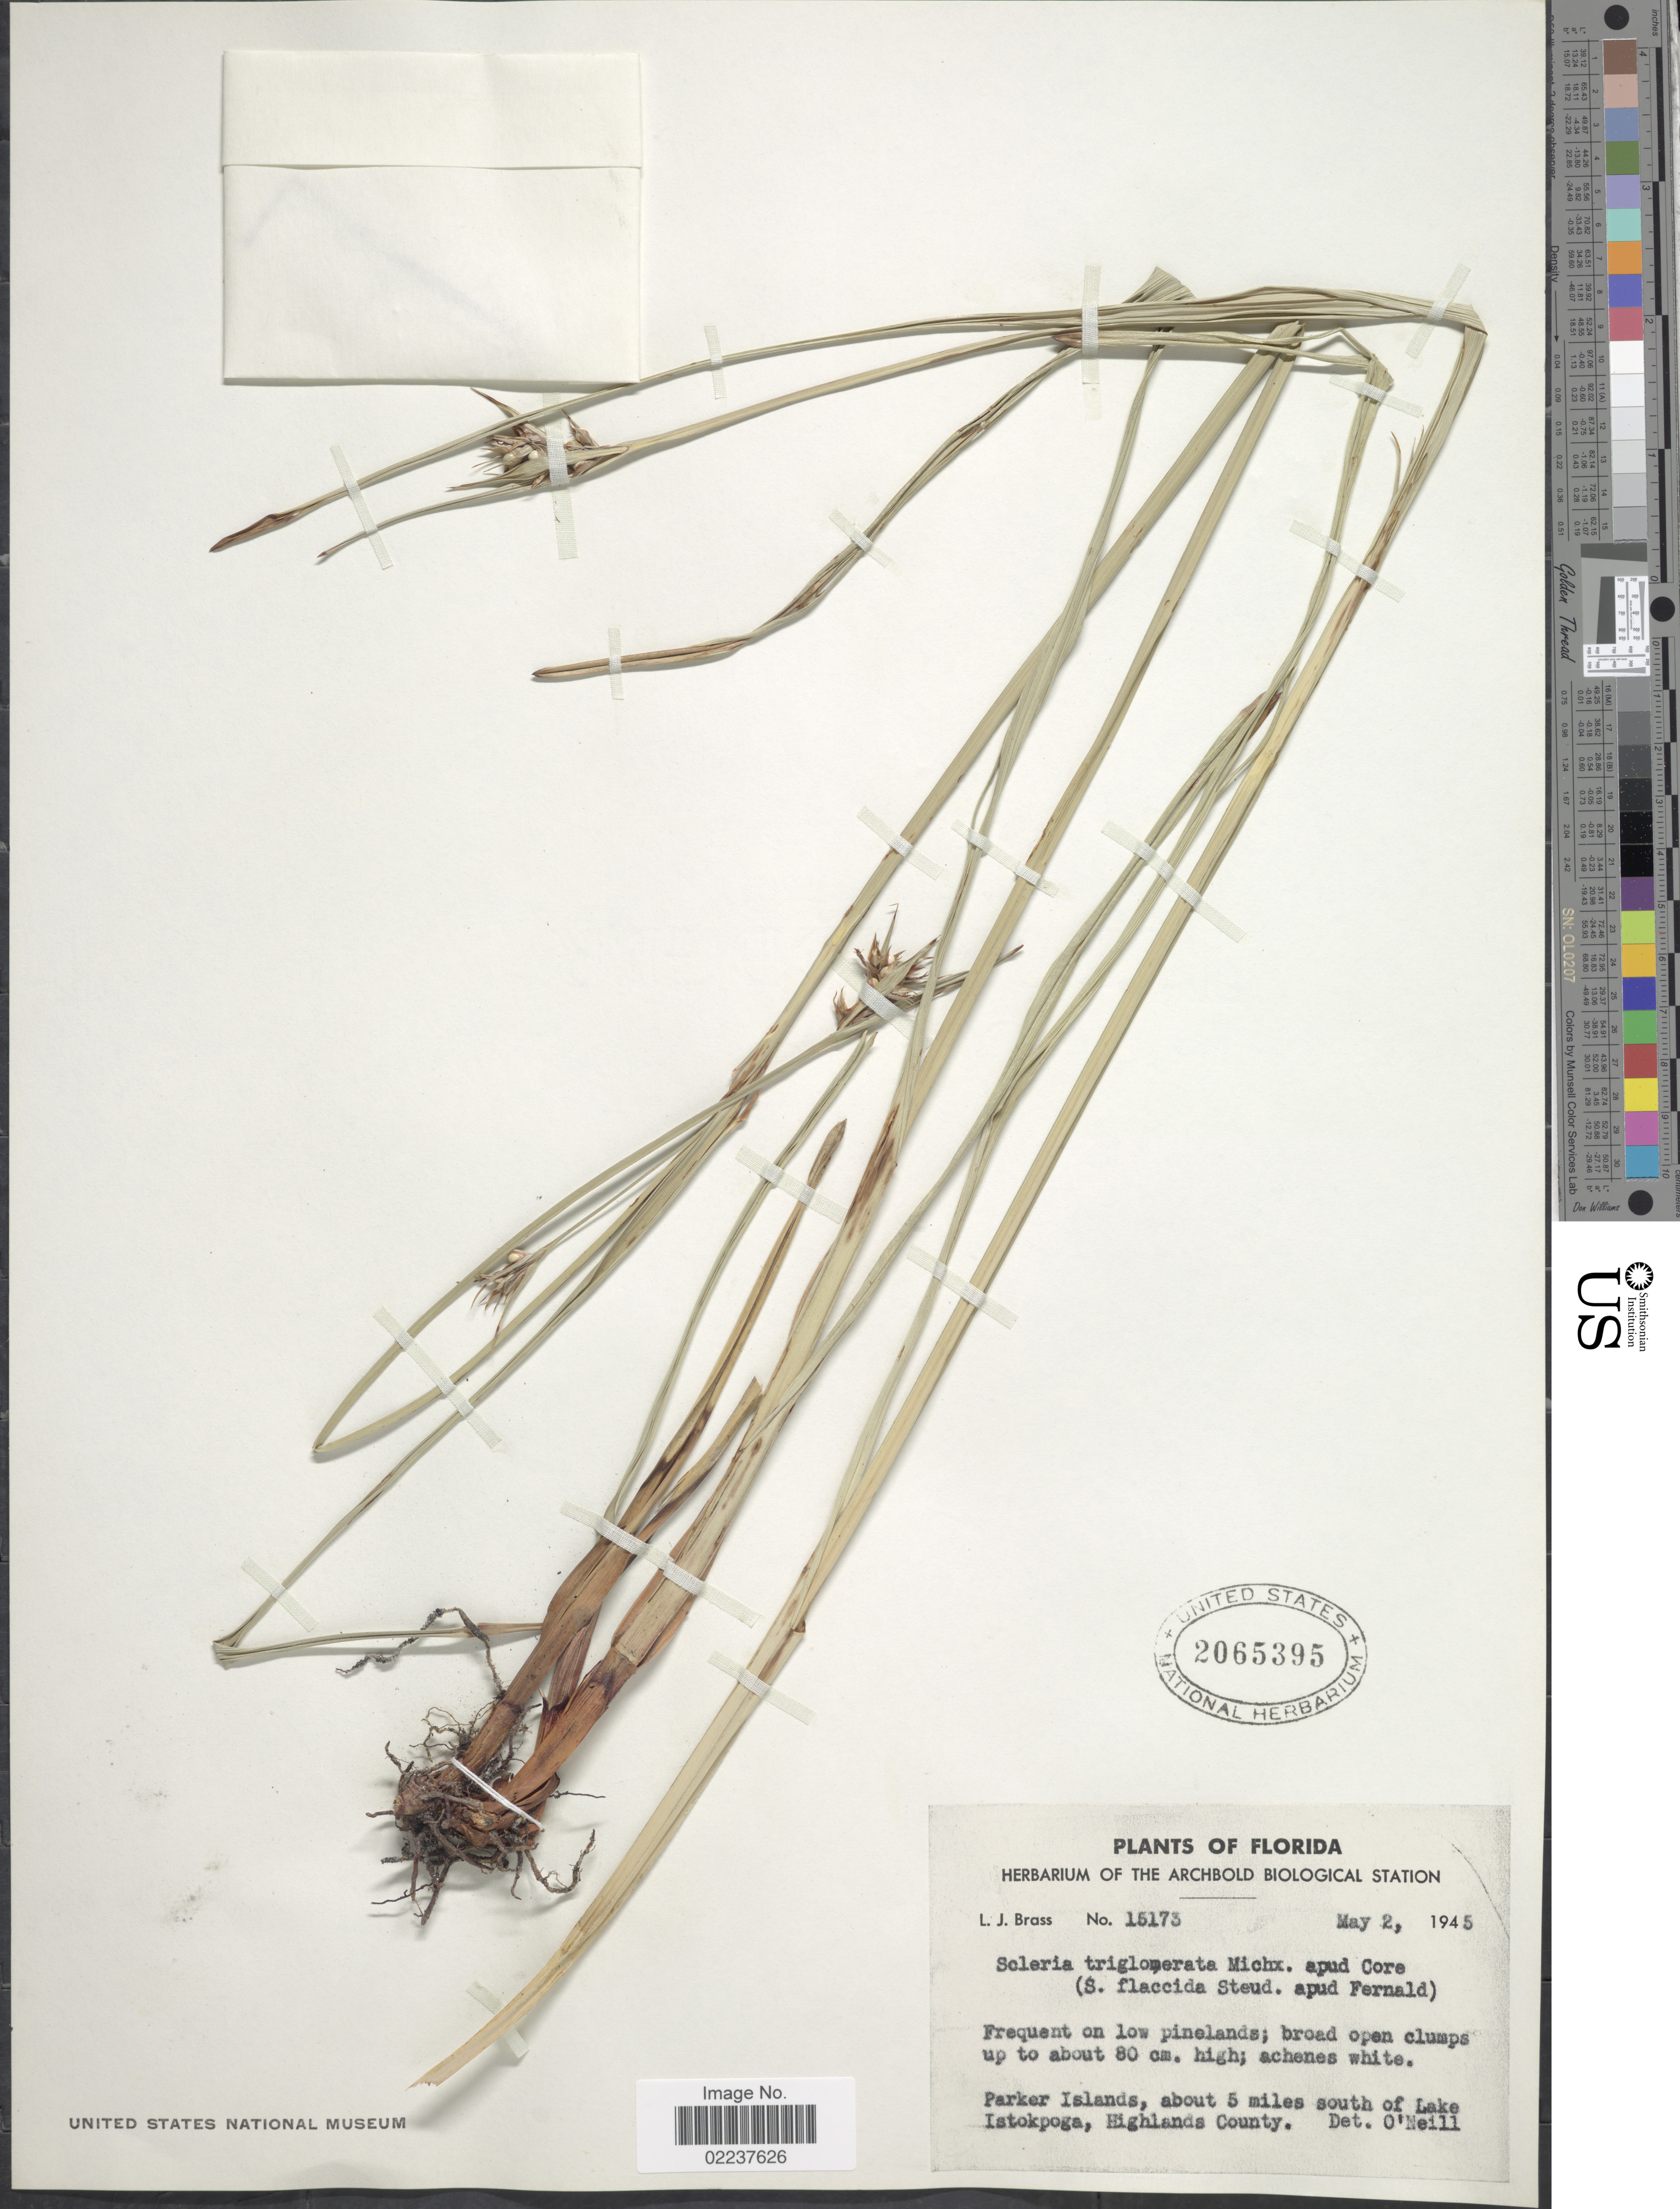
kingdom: Plantae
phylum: Tracheophyta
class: Liliopsida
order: Poales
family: Cyperaceae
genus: Scleria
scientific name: Scleria triglomerata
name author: Michx.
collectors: L. J. Brass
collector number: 15173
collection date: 1945-05-02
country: United States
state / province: Florida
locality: Parker Islands, about 5 miles south of Lake Istokpoga, Highlands County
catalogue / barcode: US 2065395